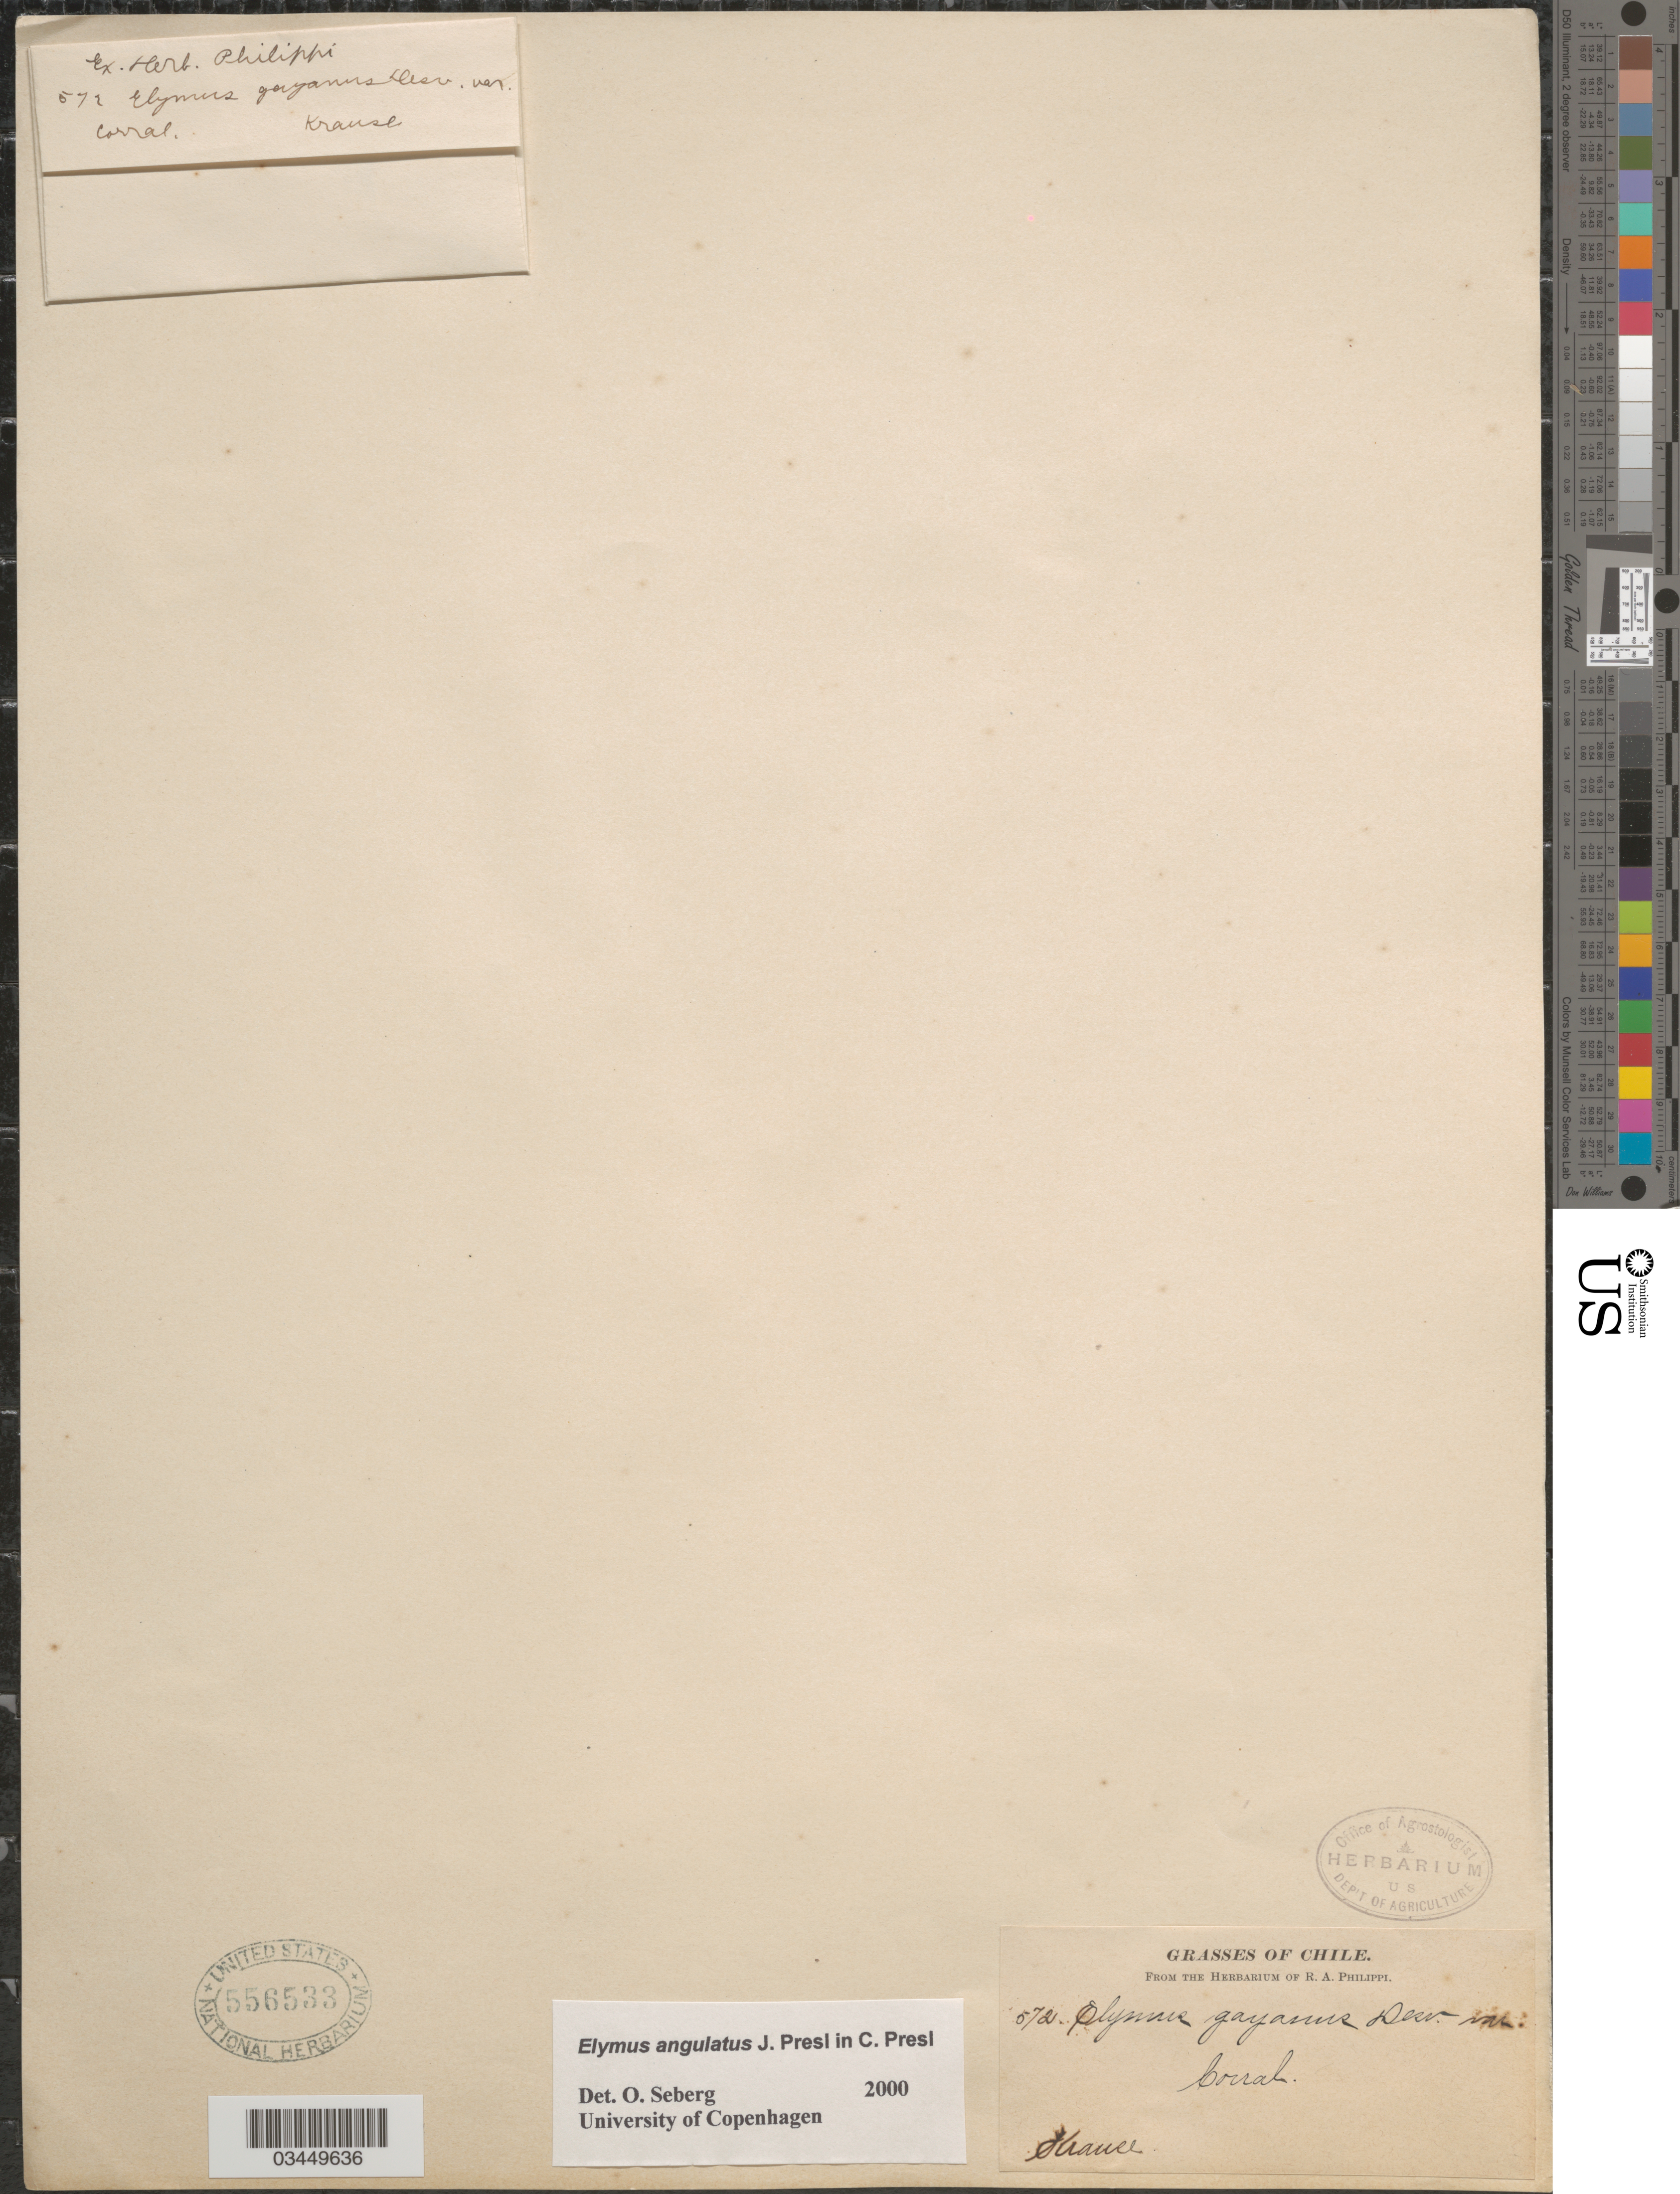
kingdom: Plantae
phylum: Tracheophyta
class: Liliopsida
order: Poales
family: Poaceae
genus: Elymus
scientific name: Elymus angulatus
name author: J. Presl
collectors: -- Krause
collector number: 572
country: Chile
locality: Corral.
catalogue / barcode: US 556533